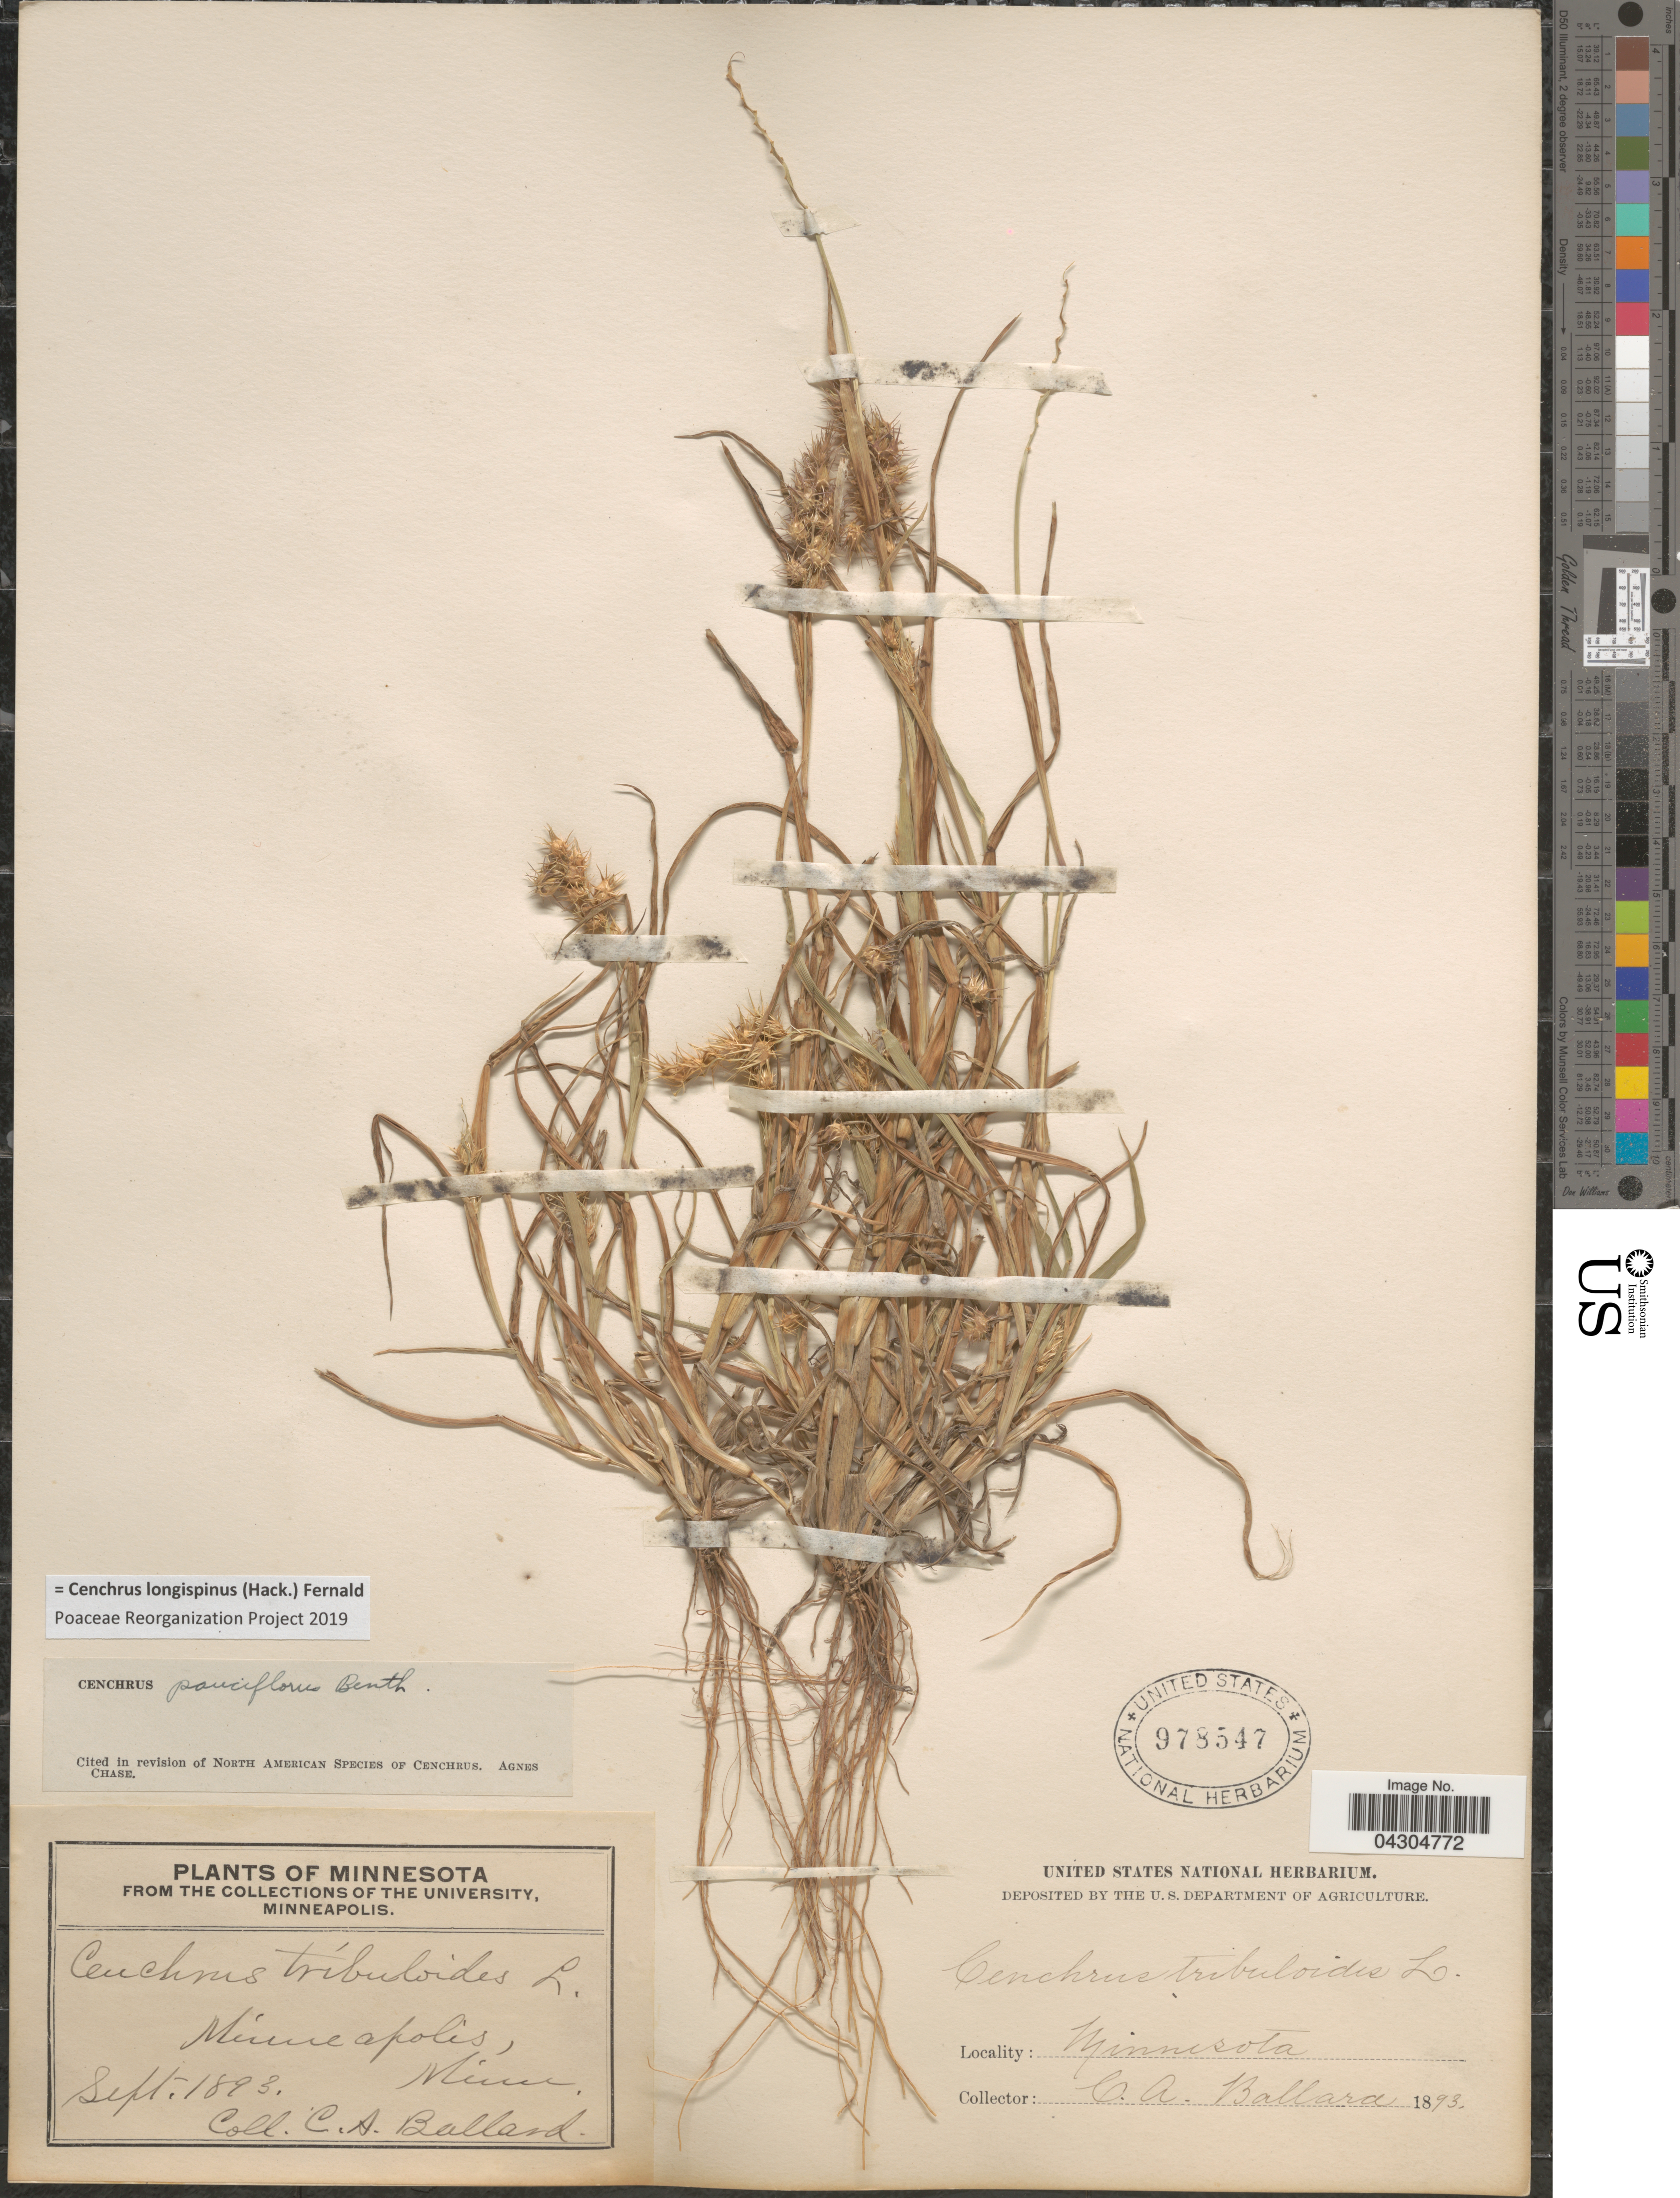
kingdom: Plantae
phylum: Tracheophyta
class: Liliopsida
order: Poales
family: Poaceae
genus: Cenchrus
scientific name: Cenchrus longispinus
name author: (Hack.) Fernald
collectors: C. A. Ballard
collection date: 1893-09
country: United States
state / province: Minnesota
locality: Minneapolis.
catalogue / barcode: US 978547